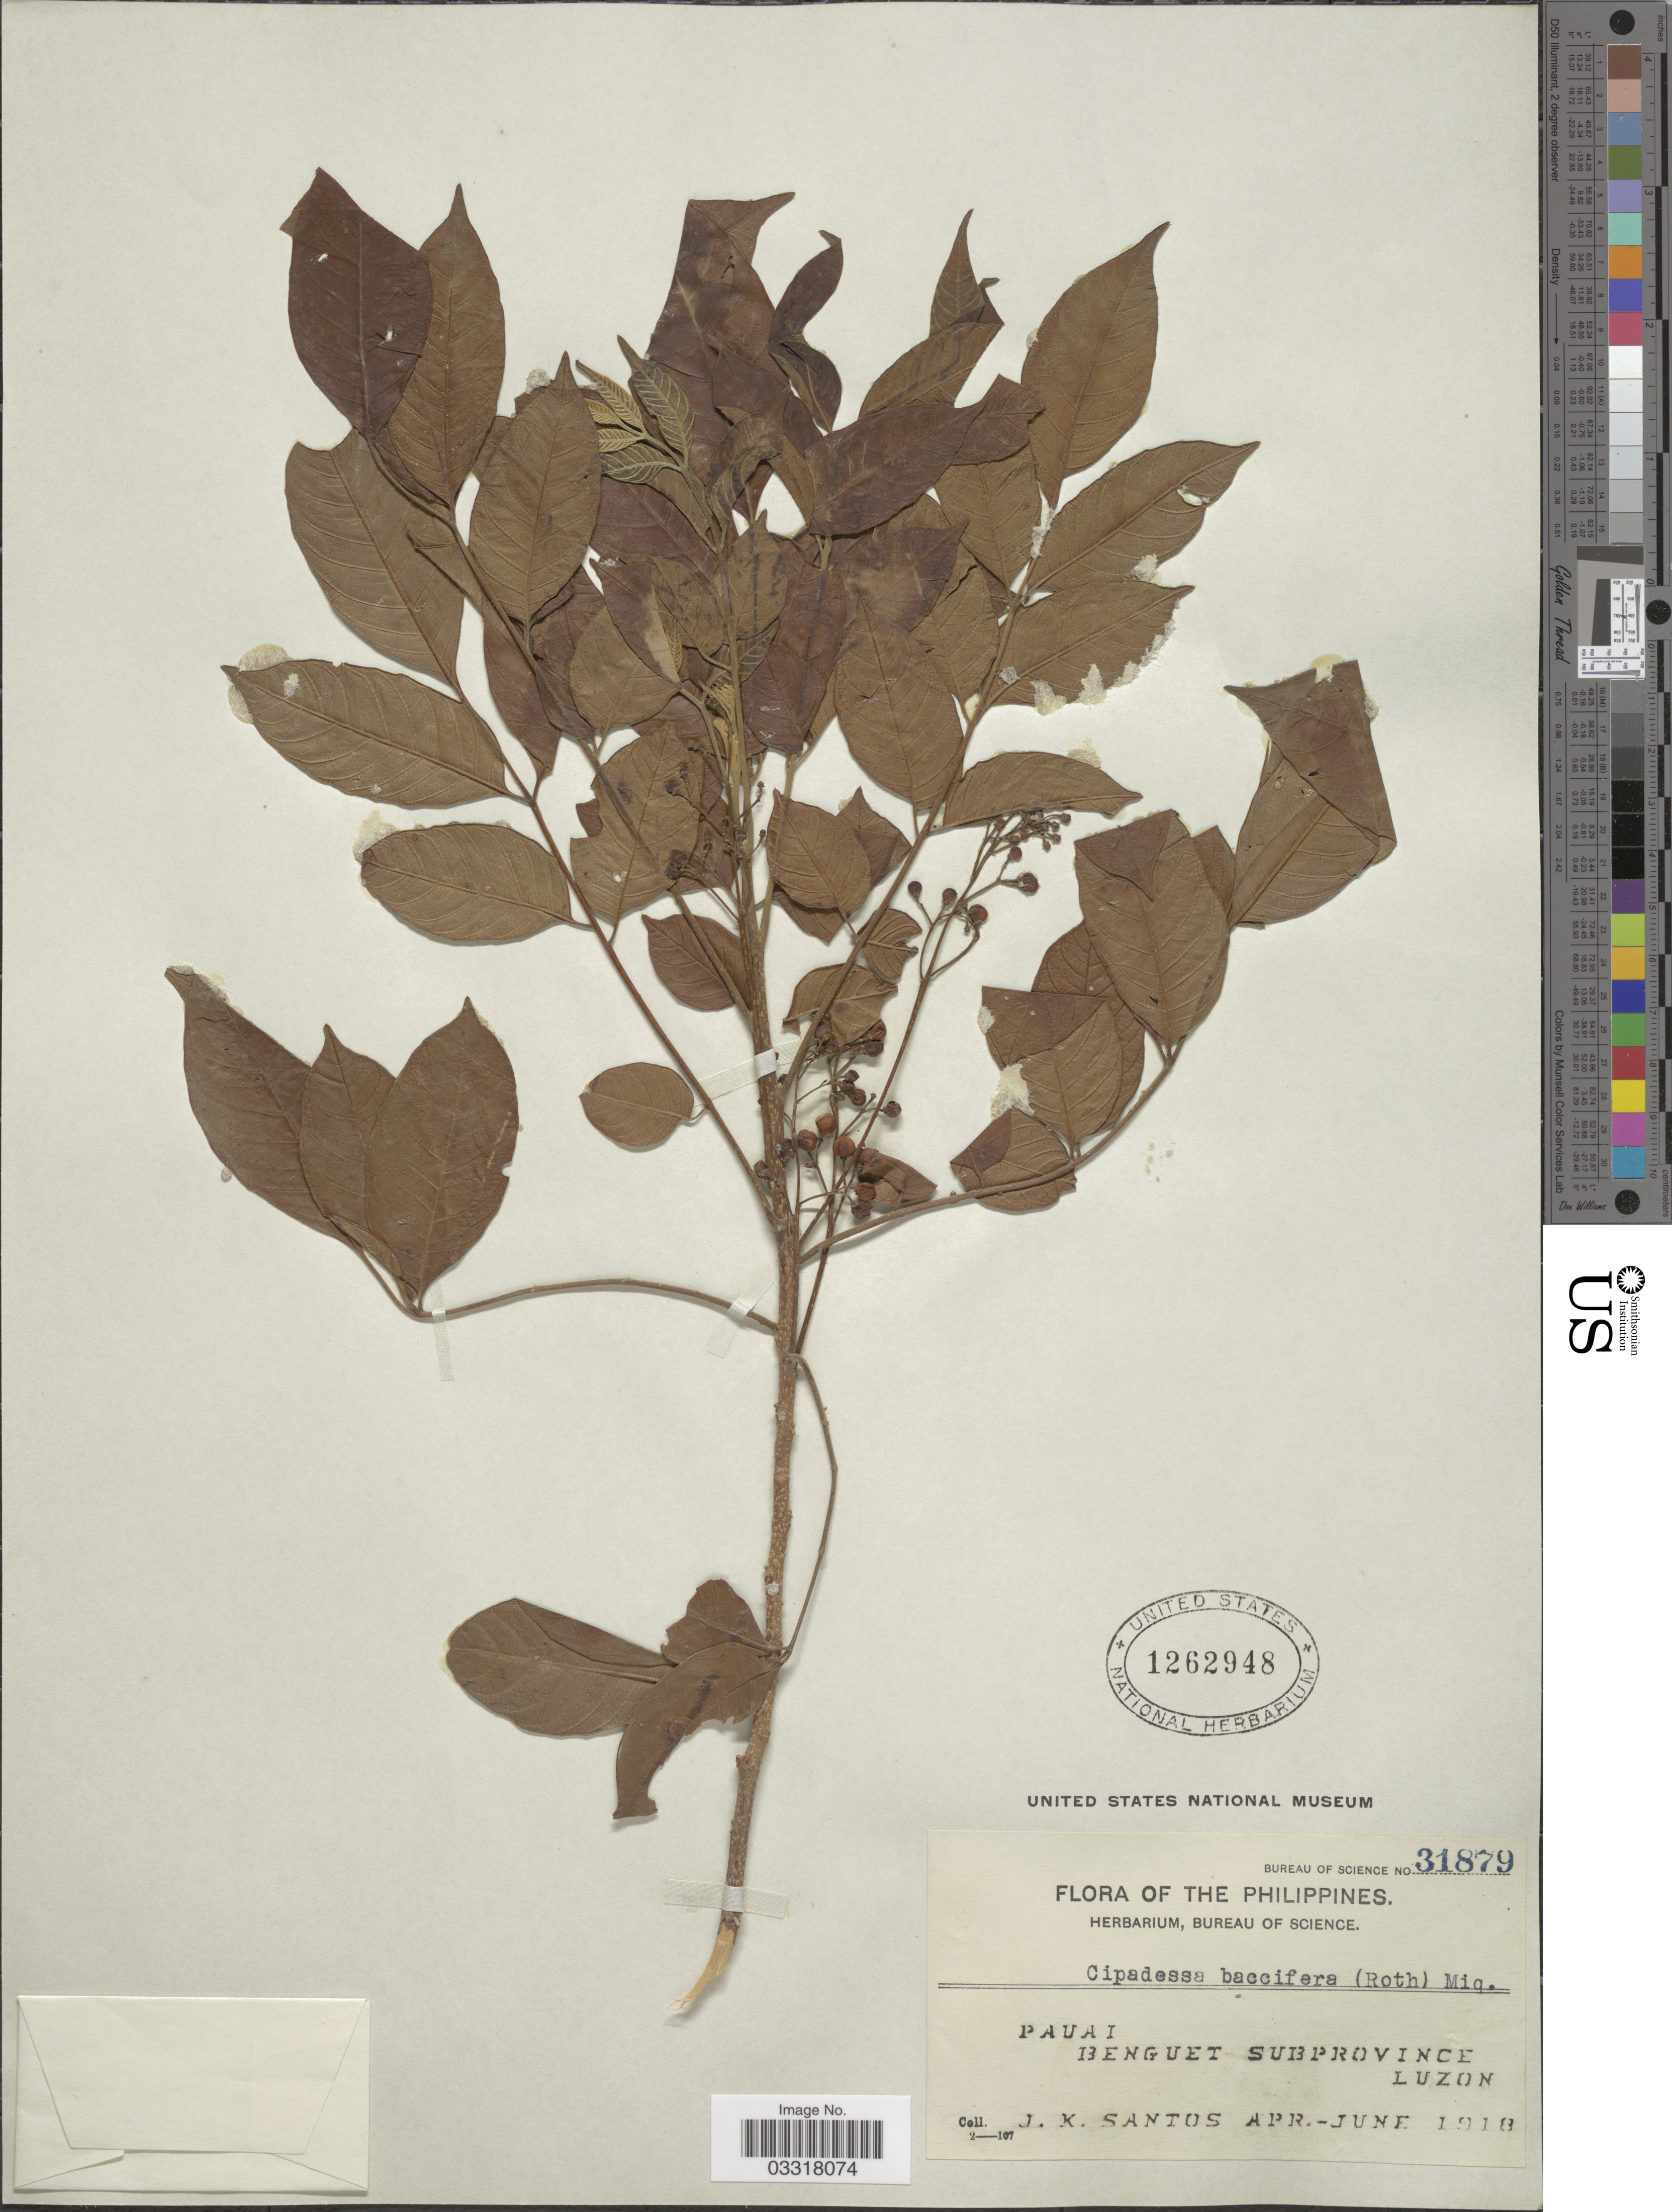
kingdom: Plantae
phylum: Tracheophyta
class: Magnoliopsida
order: Sapindales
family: Meliaceae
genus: Cipadessa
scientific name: Cipadessa baccifera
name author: Miq.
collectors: J. K. Santos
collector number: Bureau of Science 31879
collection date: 1918-04/1918-06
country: Philippines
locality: Pauai. Benguet Subprovince. Luzon.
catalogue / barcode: US 1262948